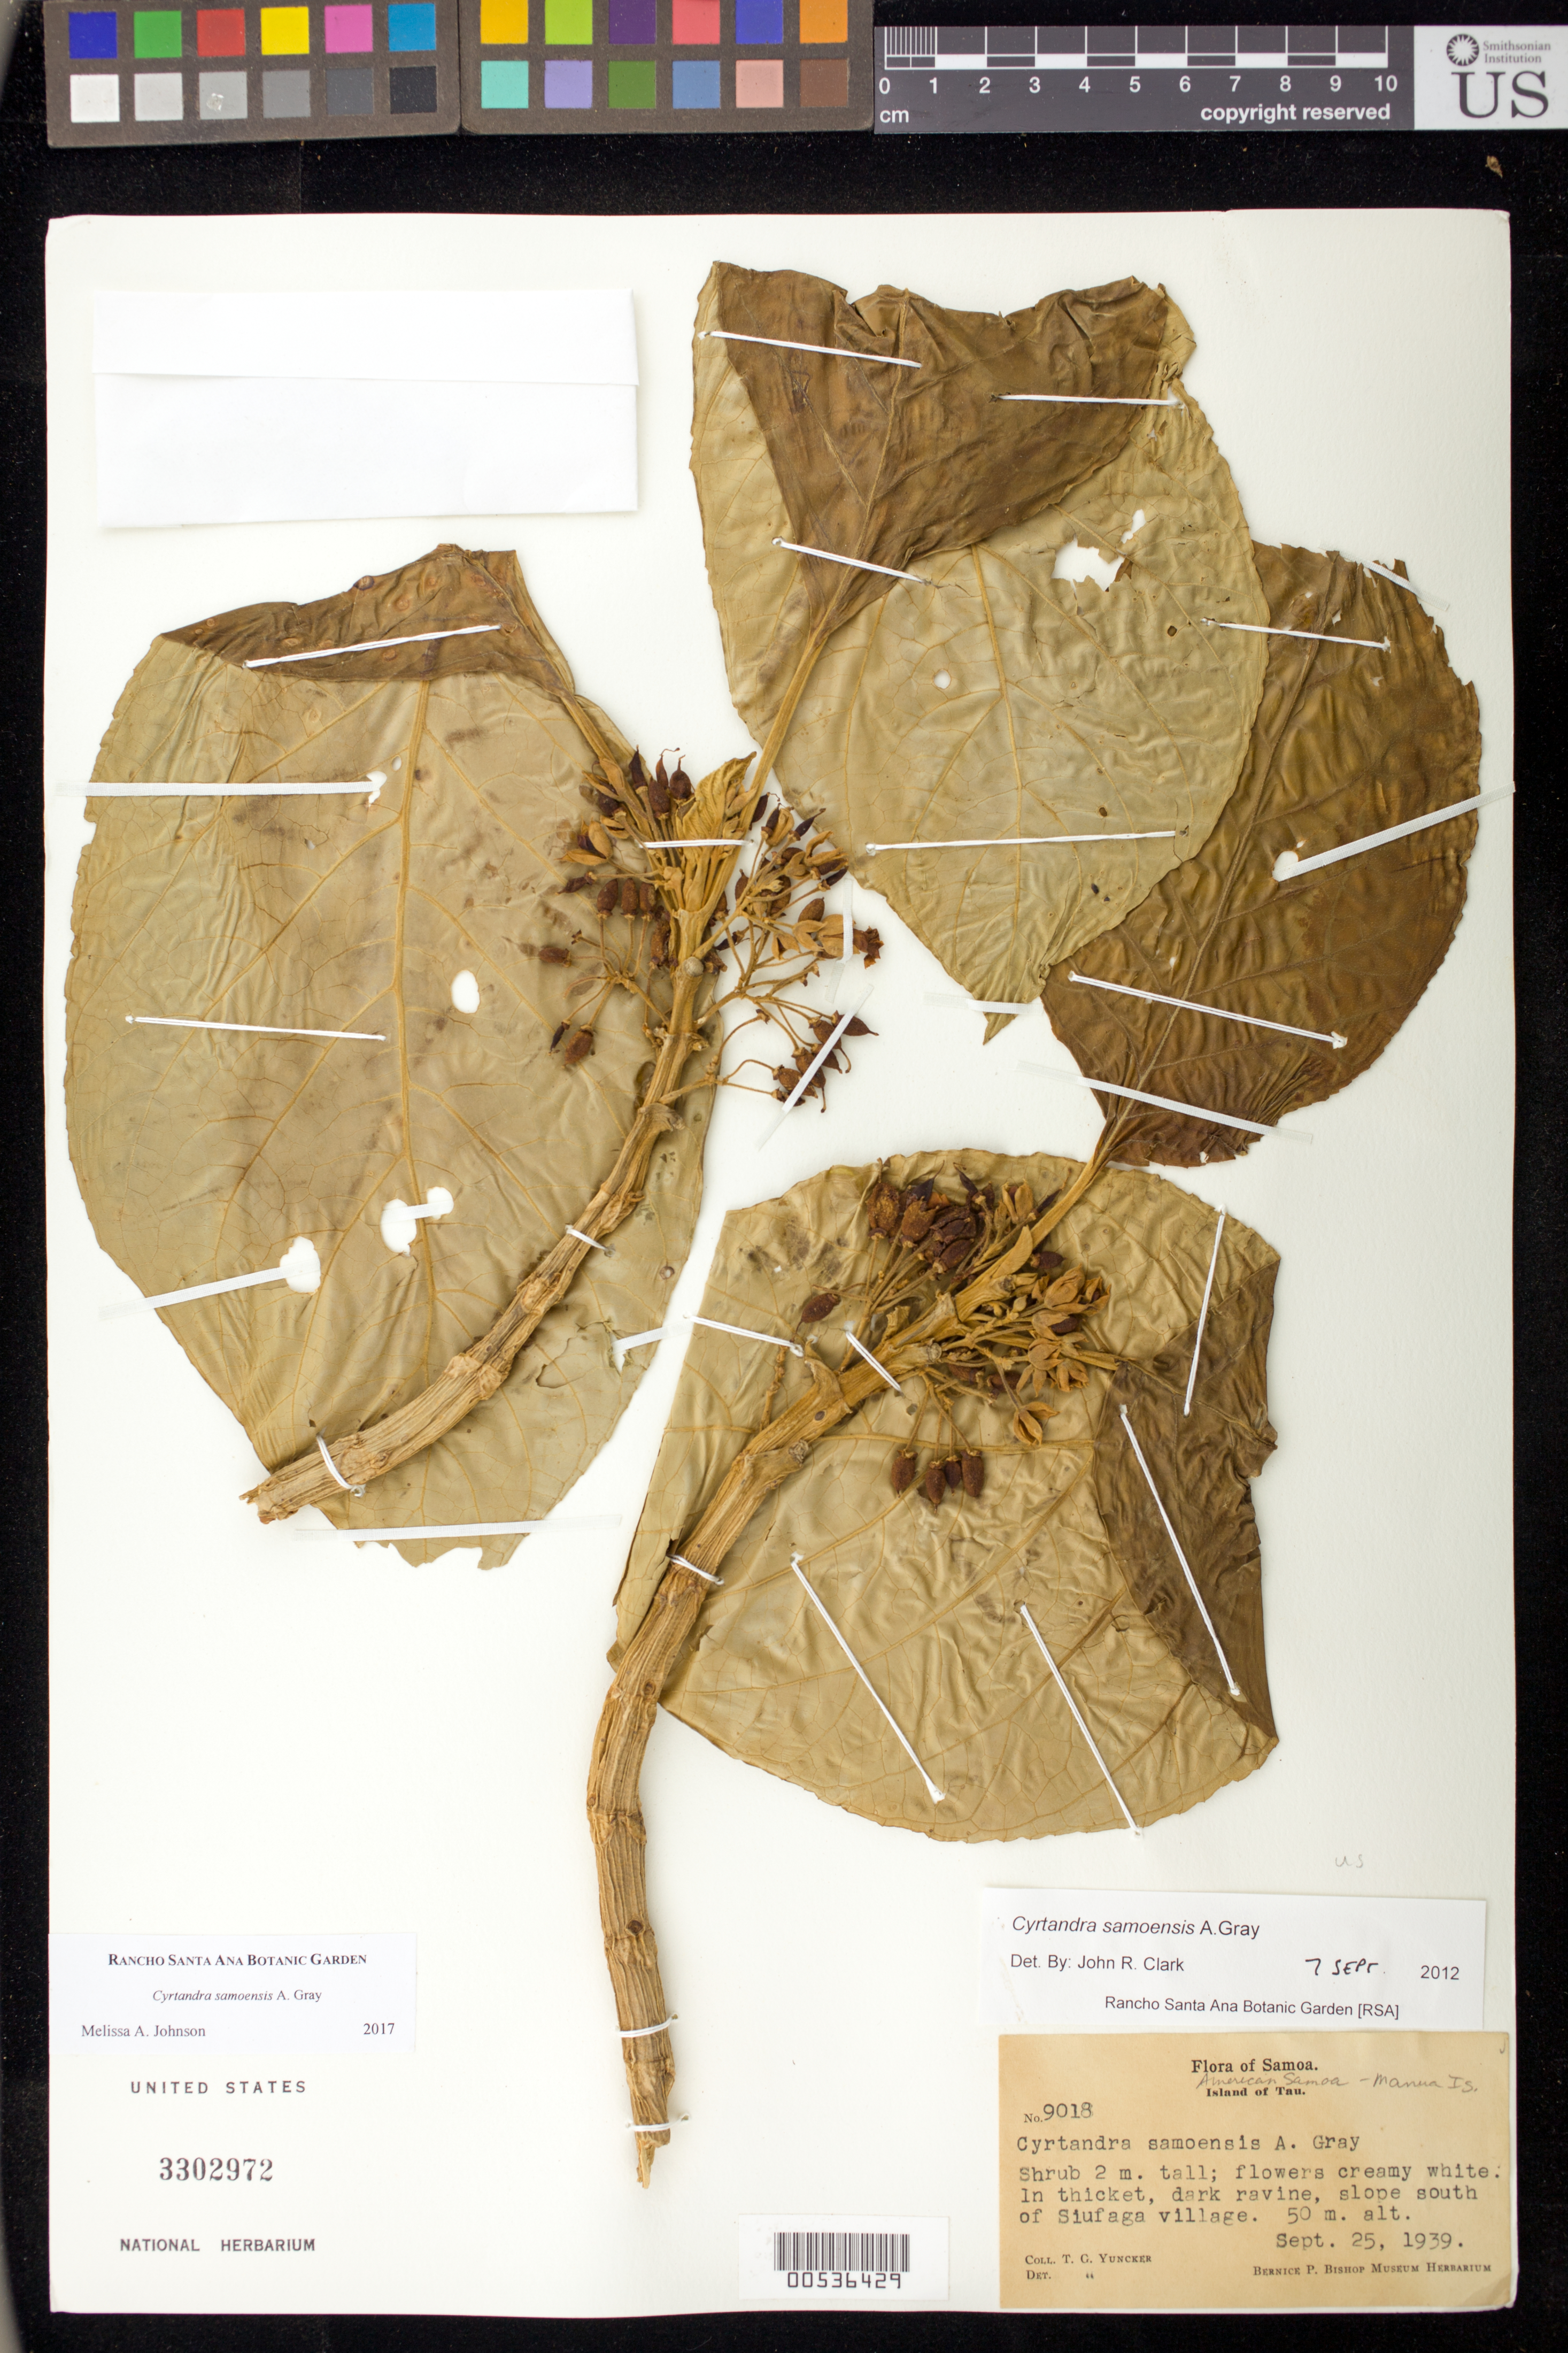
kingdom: Plantae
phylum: Tracheophyta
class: Magnoliopsida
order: Lamiales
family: Gesneriaceae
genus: Cyrtandra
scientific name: Cyrtandra samoensis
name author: A. Gray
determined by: Johnson, Melissa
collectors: T. G. Yuncker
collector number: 9018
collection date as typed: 25 Sep 1939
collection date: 1939-09-25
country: American Samoa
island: Ta'u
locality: Manua Islands, Island of Tau, slope south of Siufaga village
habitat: In thicket, dark ravine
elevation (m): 50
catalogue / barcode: US 3302972